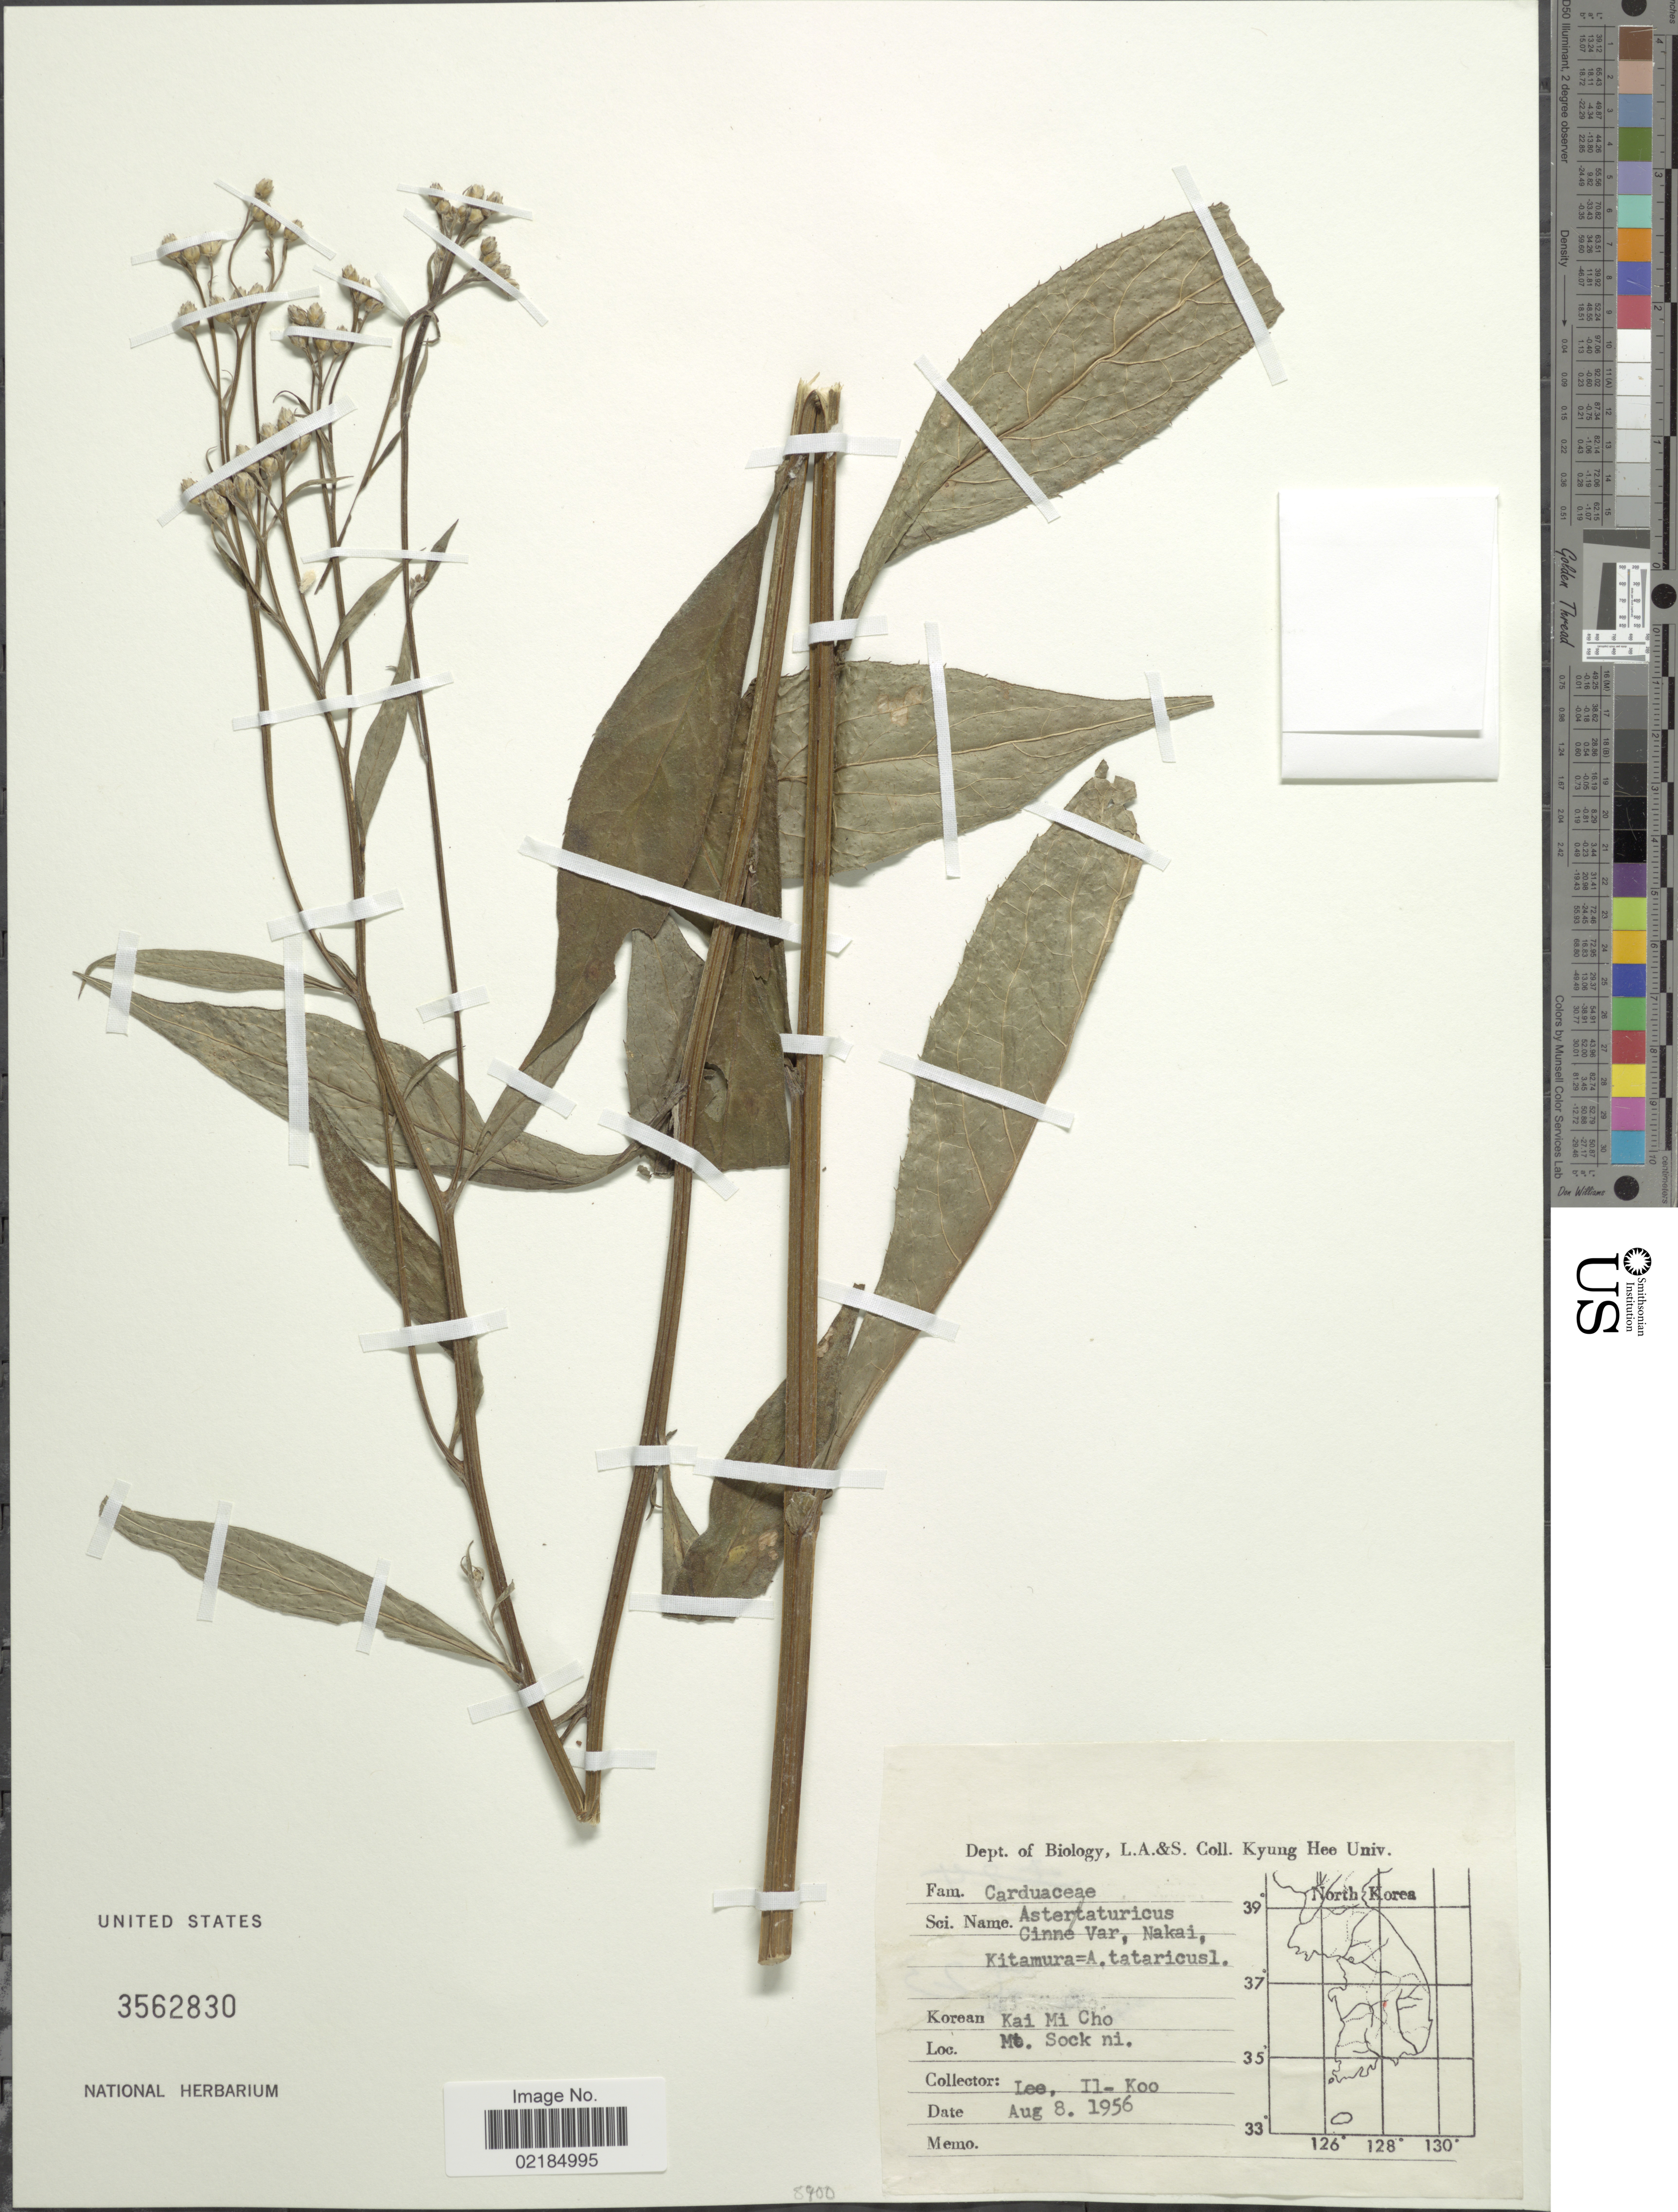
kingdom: Plantae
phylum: Tracheophyta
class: Magnoliopsida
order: Asterales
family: Asteraceae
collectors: I. Lee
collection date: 1956-08-08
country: South Korea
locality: Mt. Sock ni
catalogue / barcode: US 3562830